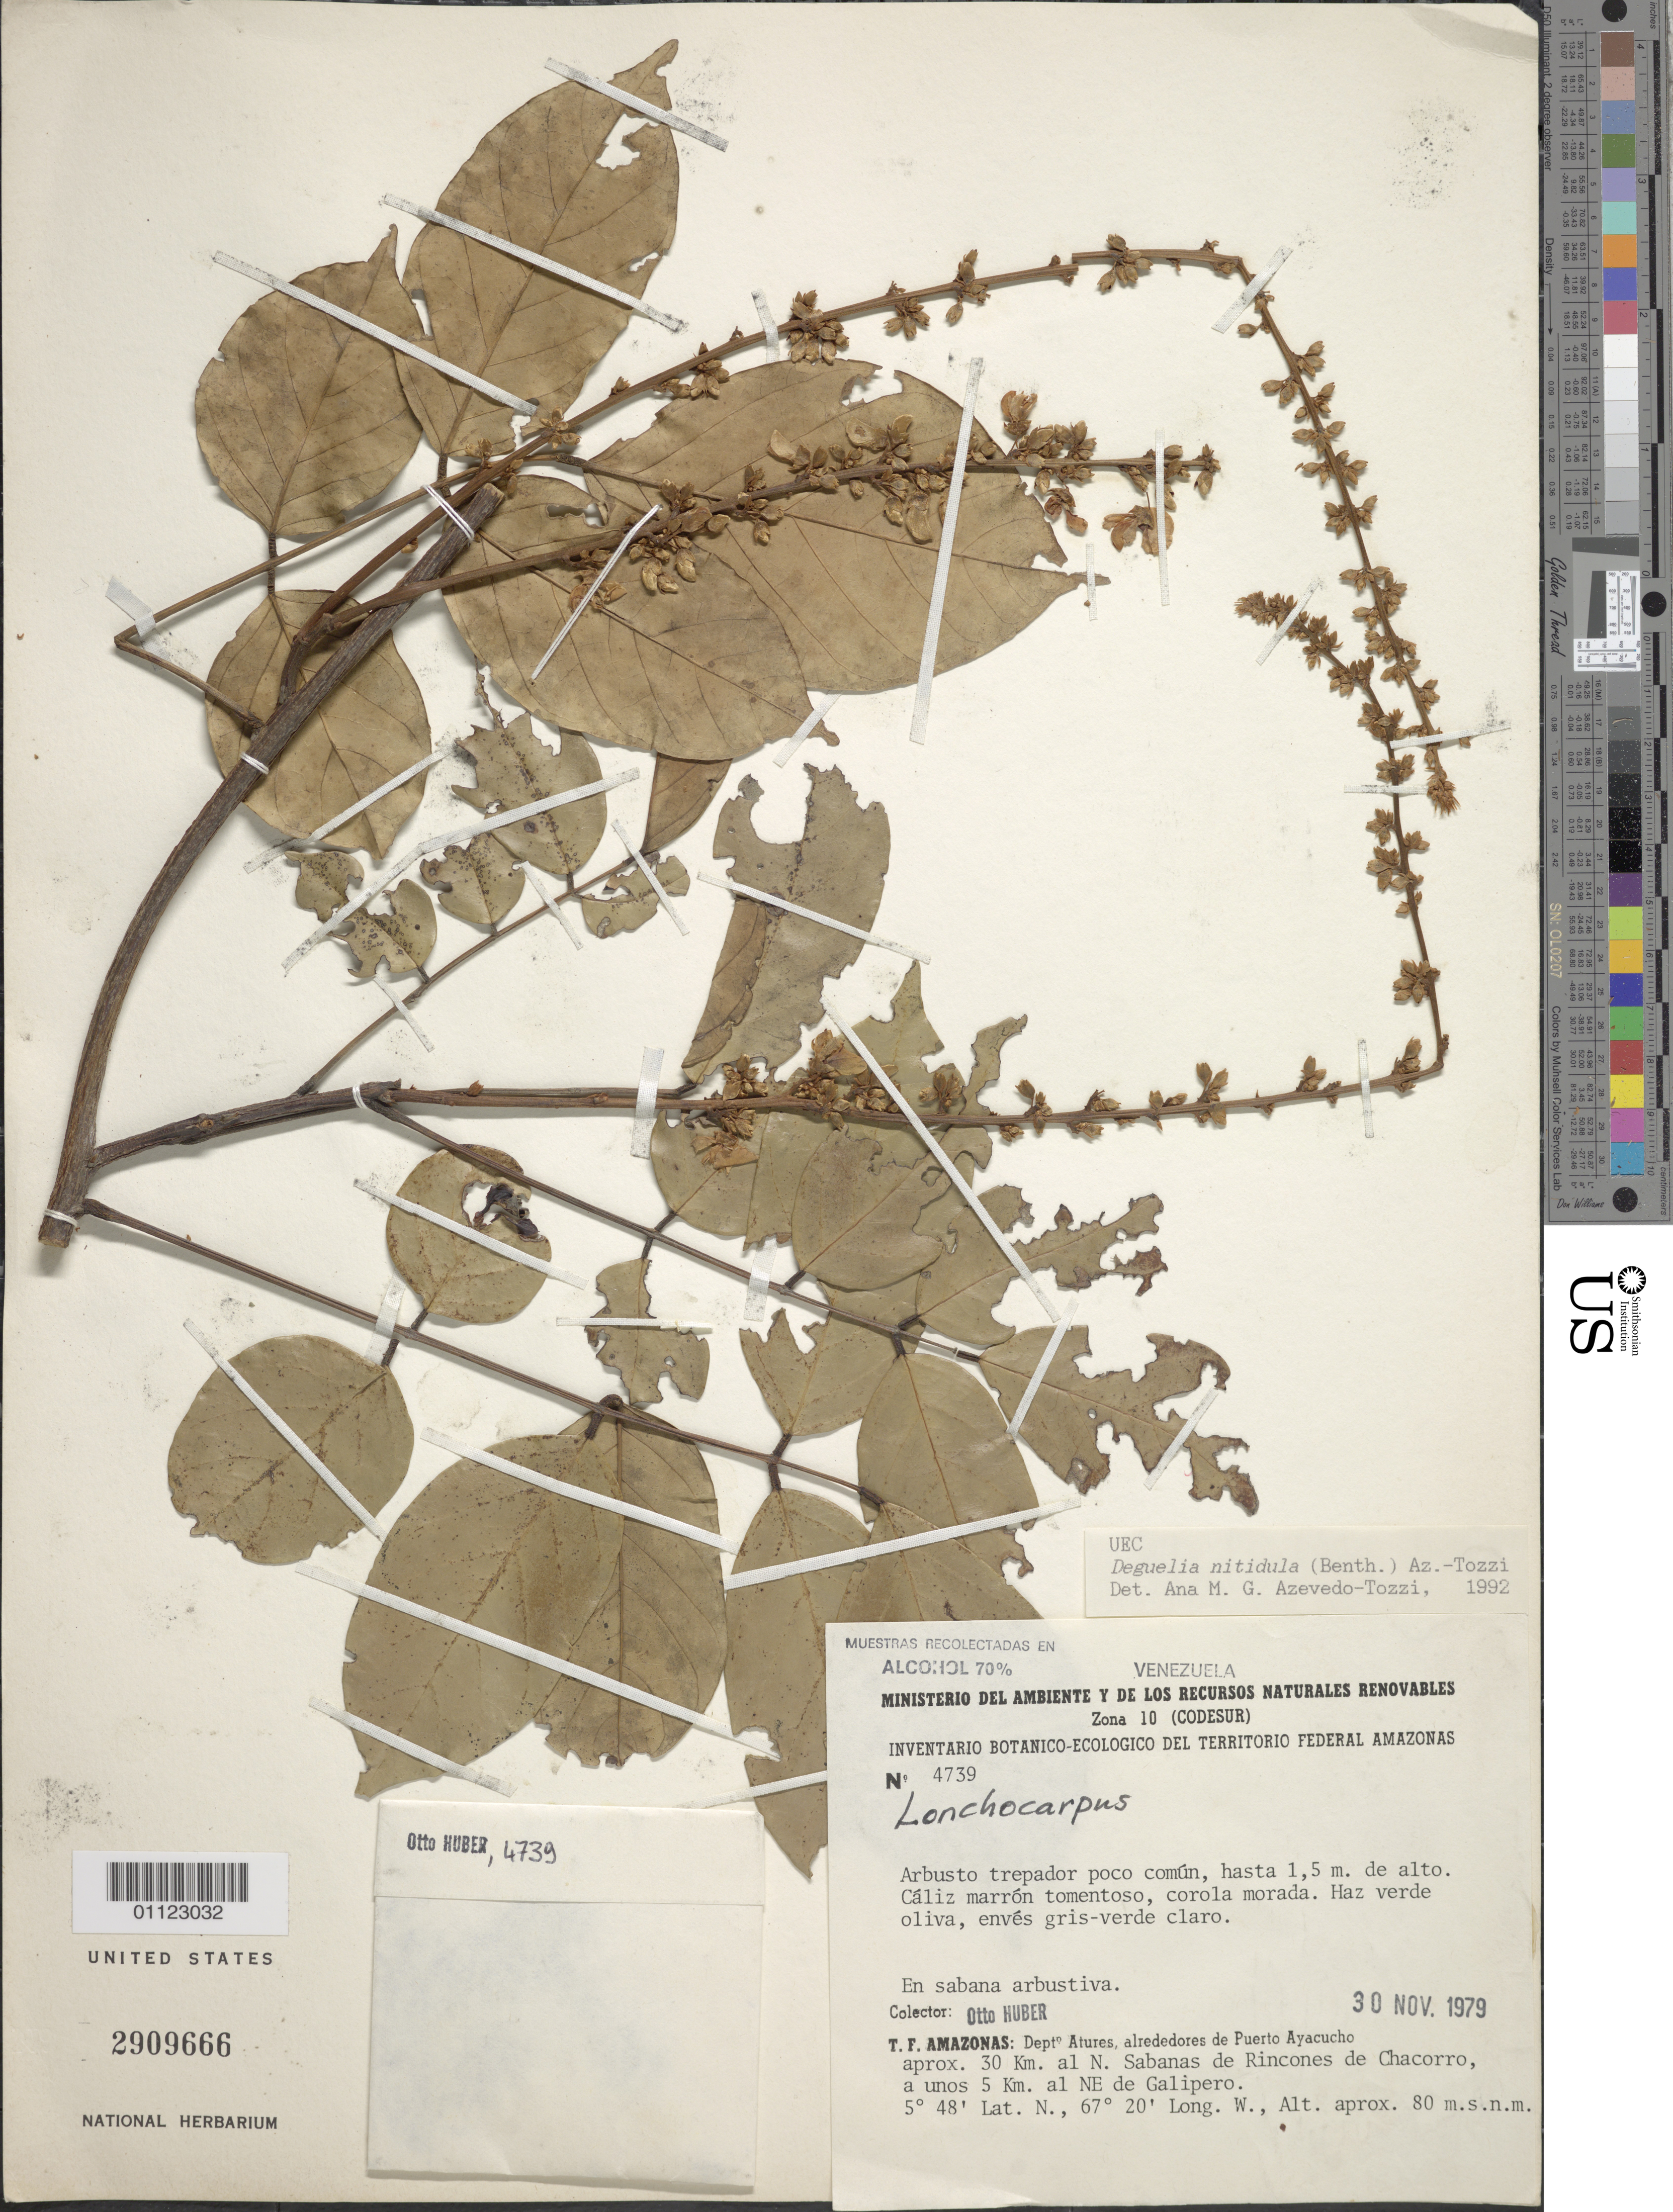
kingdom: Plantae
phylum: Tracheophyta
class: Magnoliopsida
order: Fabales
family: Fabaceae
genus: Deguelia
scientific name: Deguelia nitidula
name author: (Benth.) A.M.G. Azevedo & R.A. Camargo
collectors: O. Huber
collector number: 4739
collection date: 1979-11-30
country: Venezuela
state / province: Amazonas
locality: Depto Atures, alrededores de Puerto Ayacucho aprox. 30 km al N, sabanas de Rincones de Chacorro, a unos 5 km al NE de Galipero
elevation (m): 80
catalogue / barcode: US 2909666